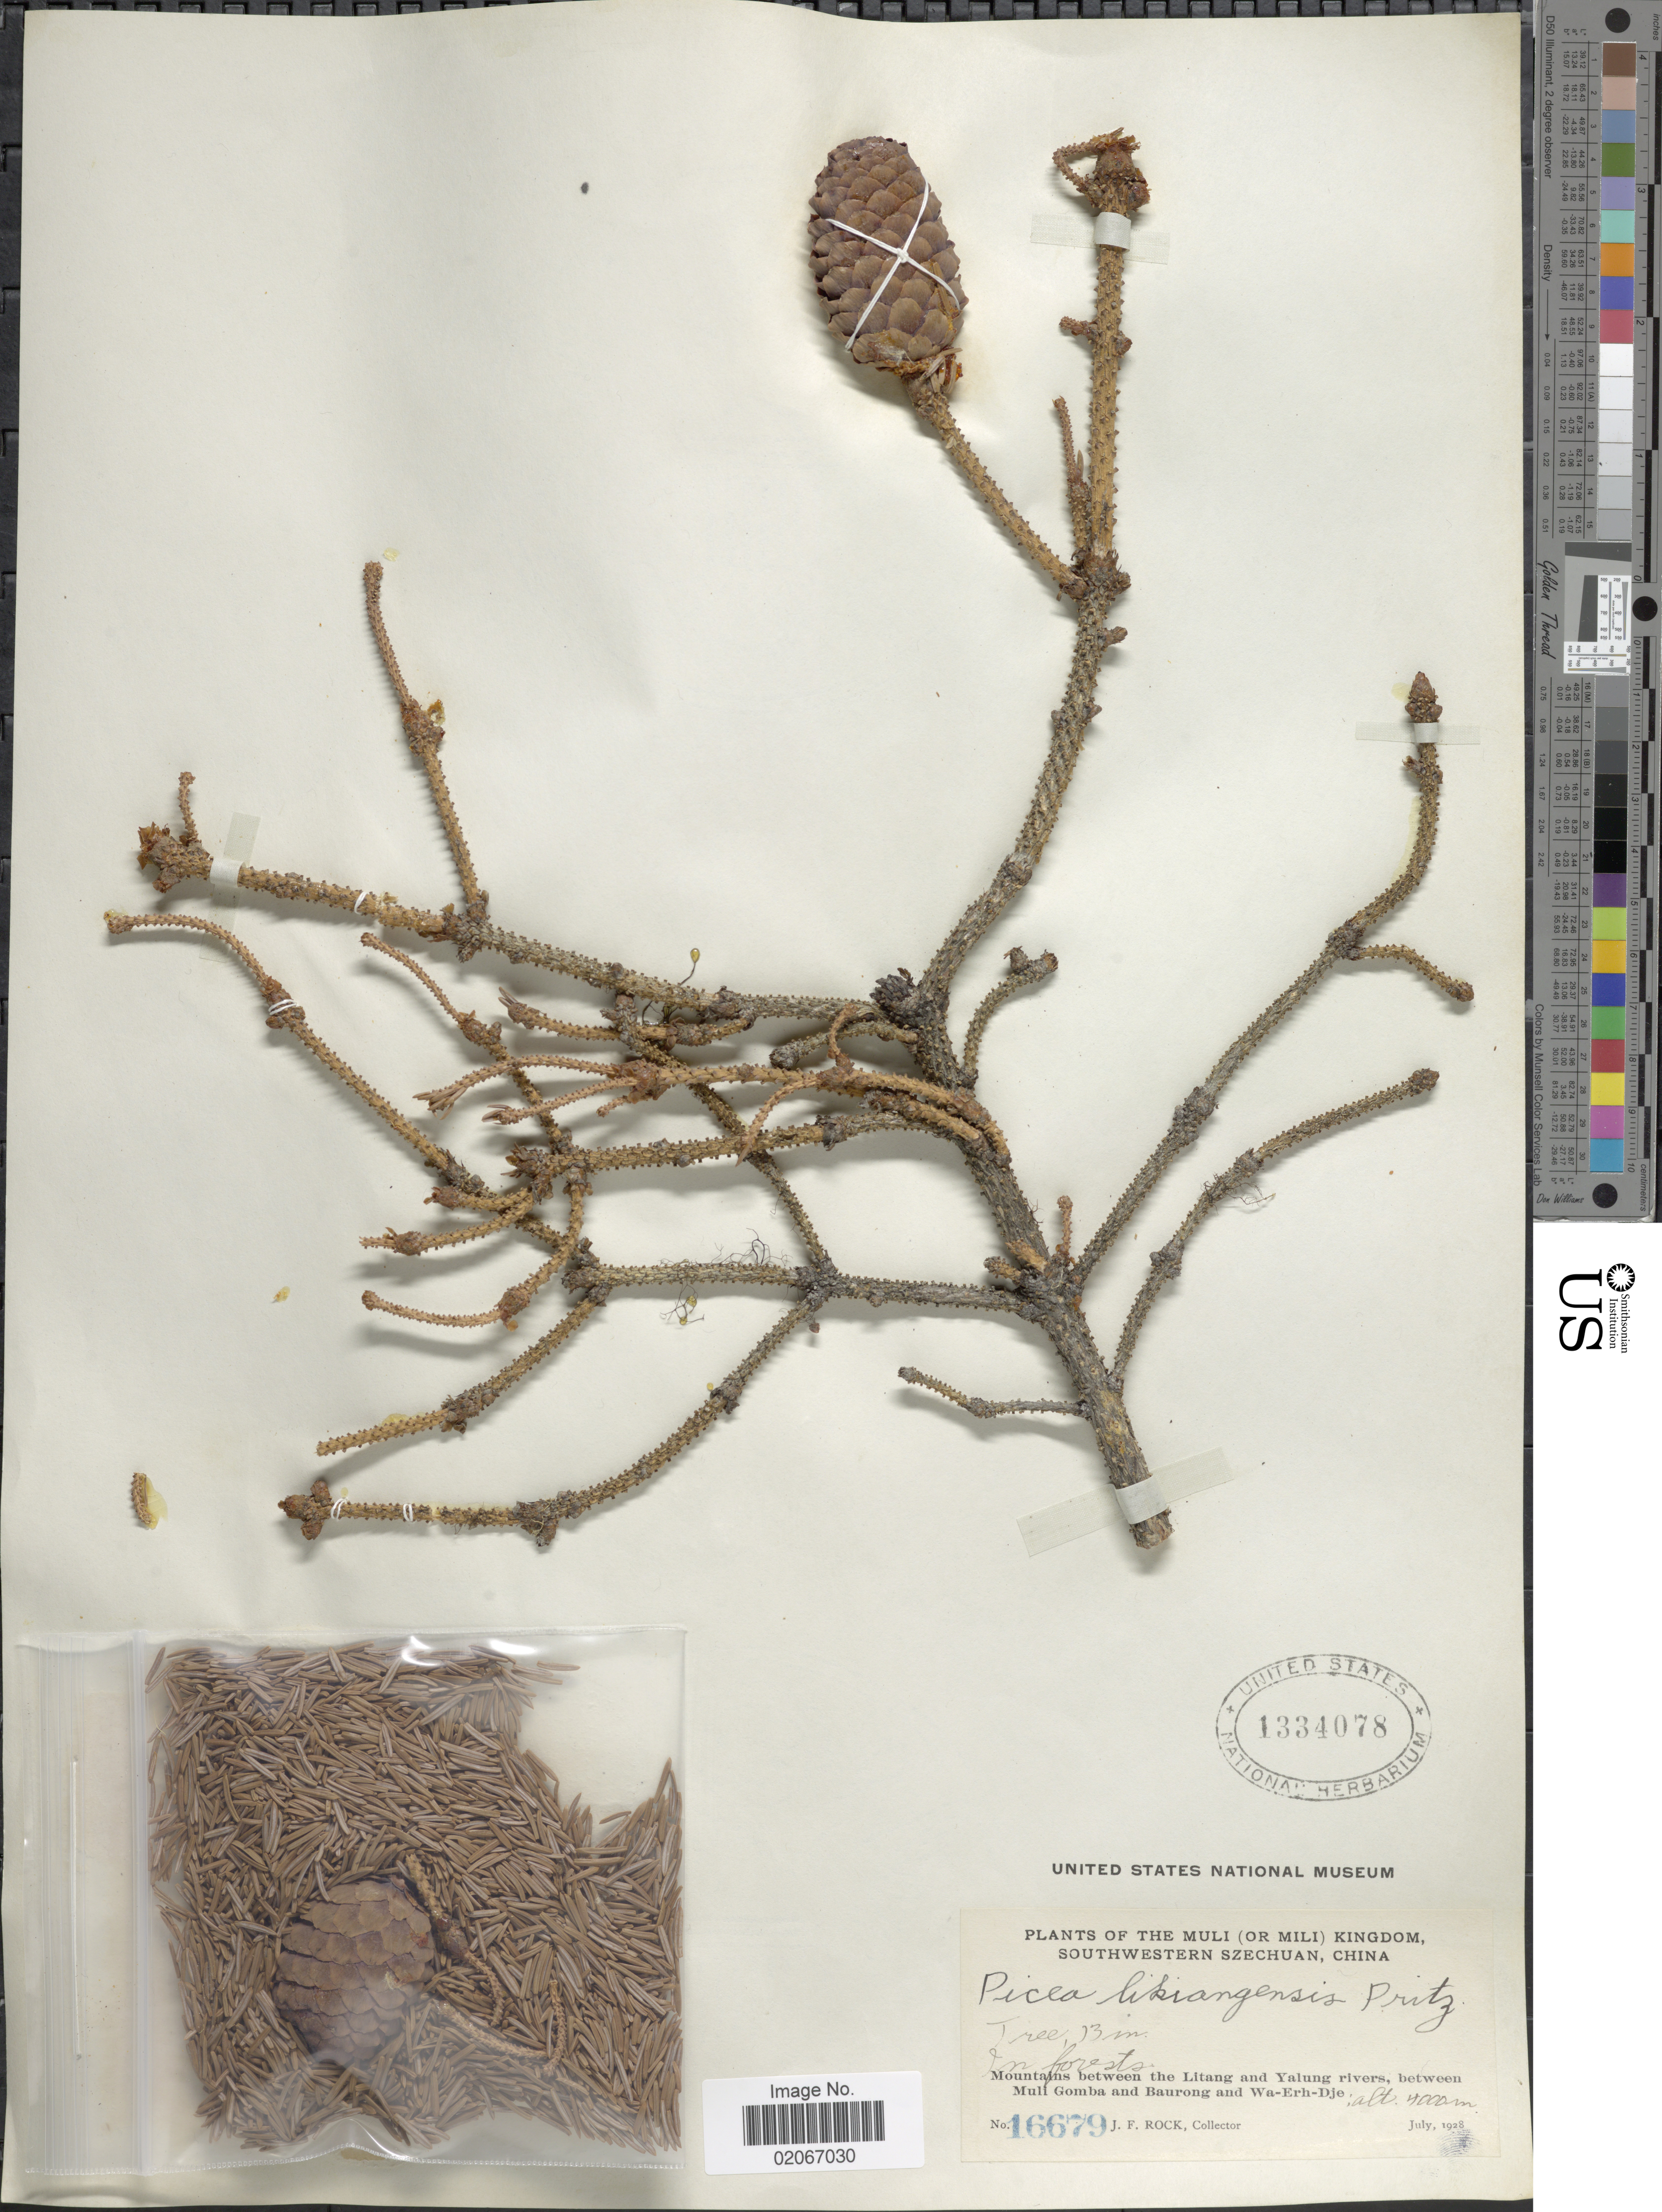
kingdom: Plantae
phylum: Tracheophyta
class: Pinopsida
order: Pinales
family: Pinaceae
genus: Picea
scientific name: Picea likiangensis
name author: (Franch.) E. Pritz.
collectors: J. Rock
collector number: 16679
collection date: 1928-07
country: China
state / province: Sichuan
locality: Muli (or Mili) Kingdom, Southwestern Szechuan. In forests, Mountains between the Litang and Yalung Rivers, between Muli Gomba and Baurong and Wa- Erh- Dje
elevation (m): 4000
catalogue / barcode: US 1334078